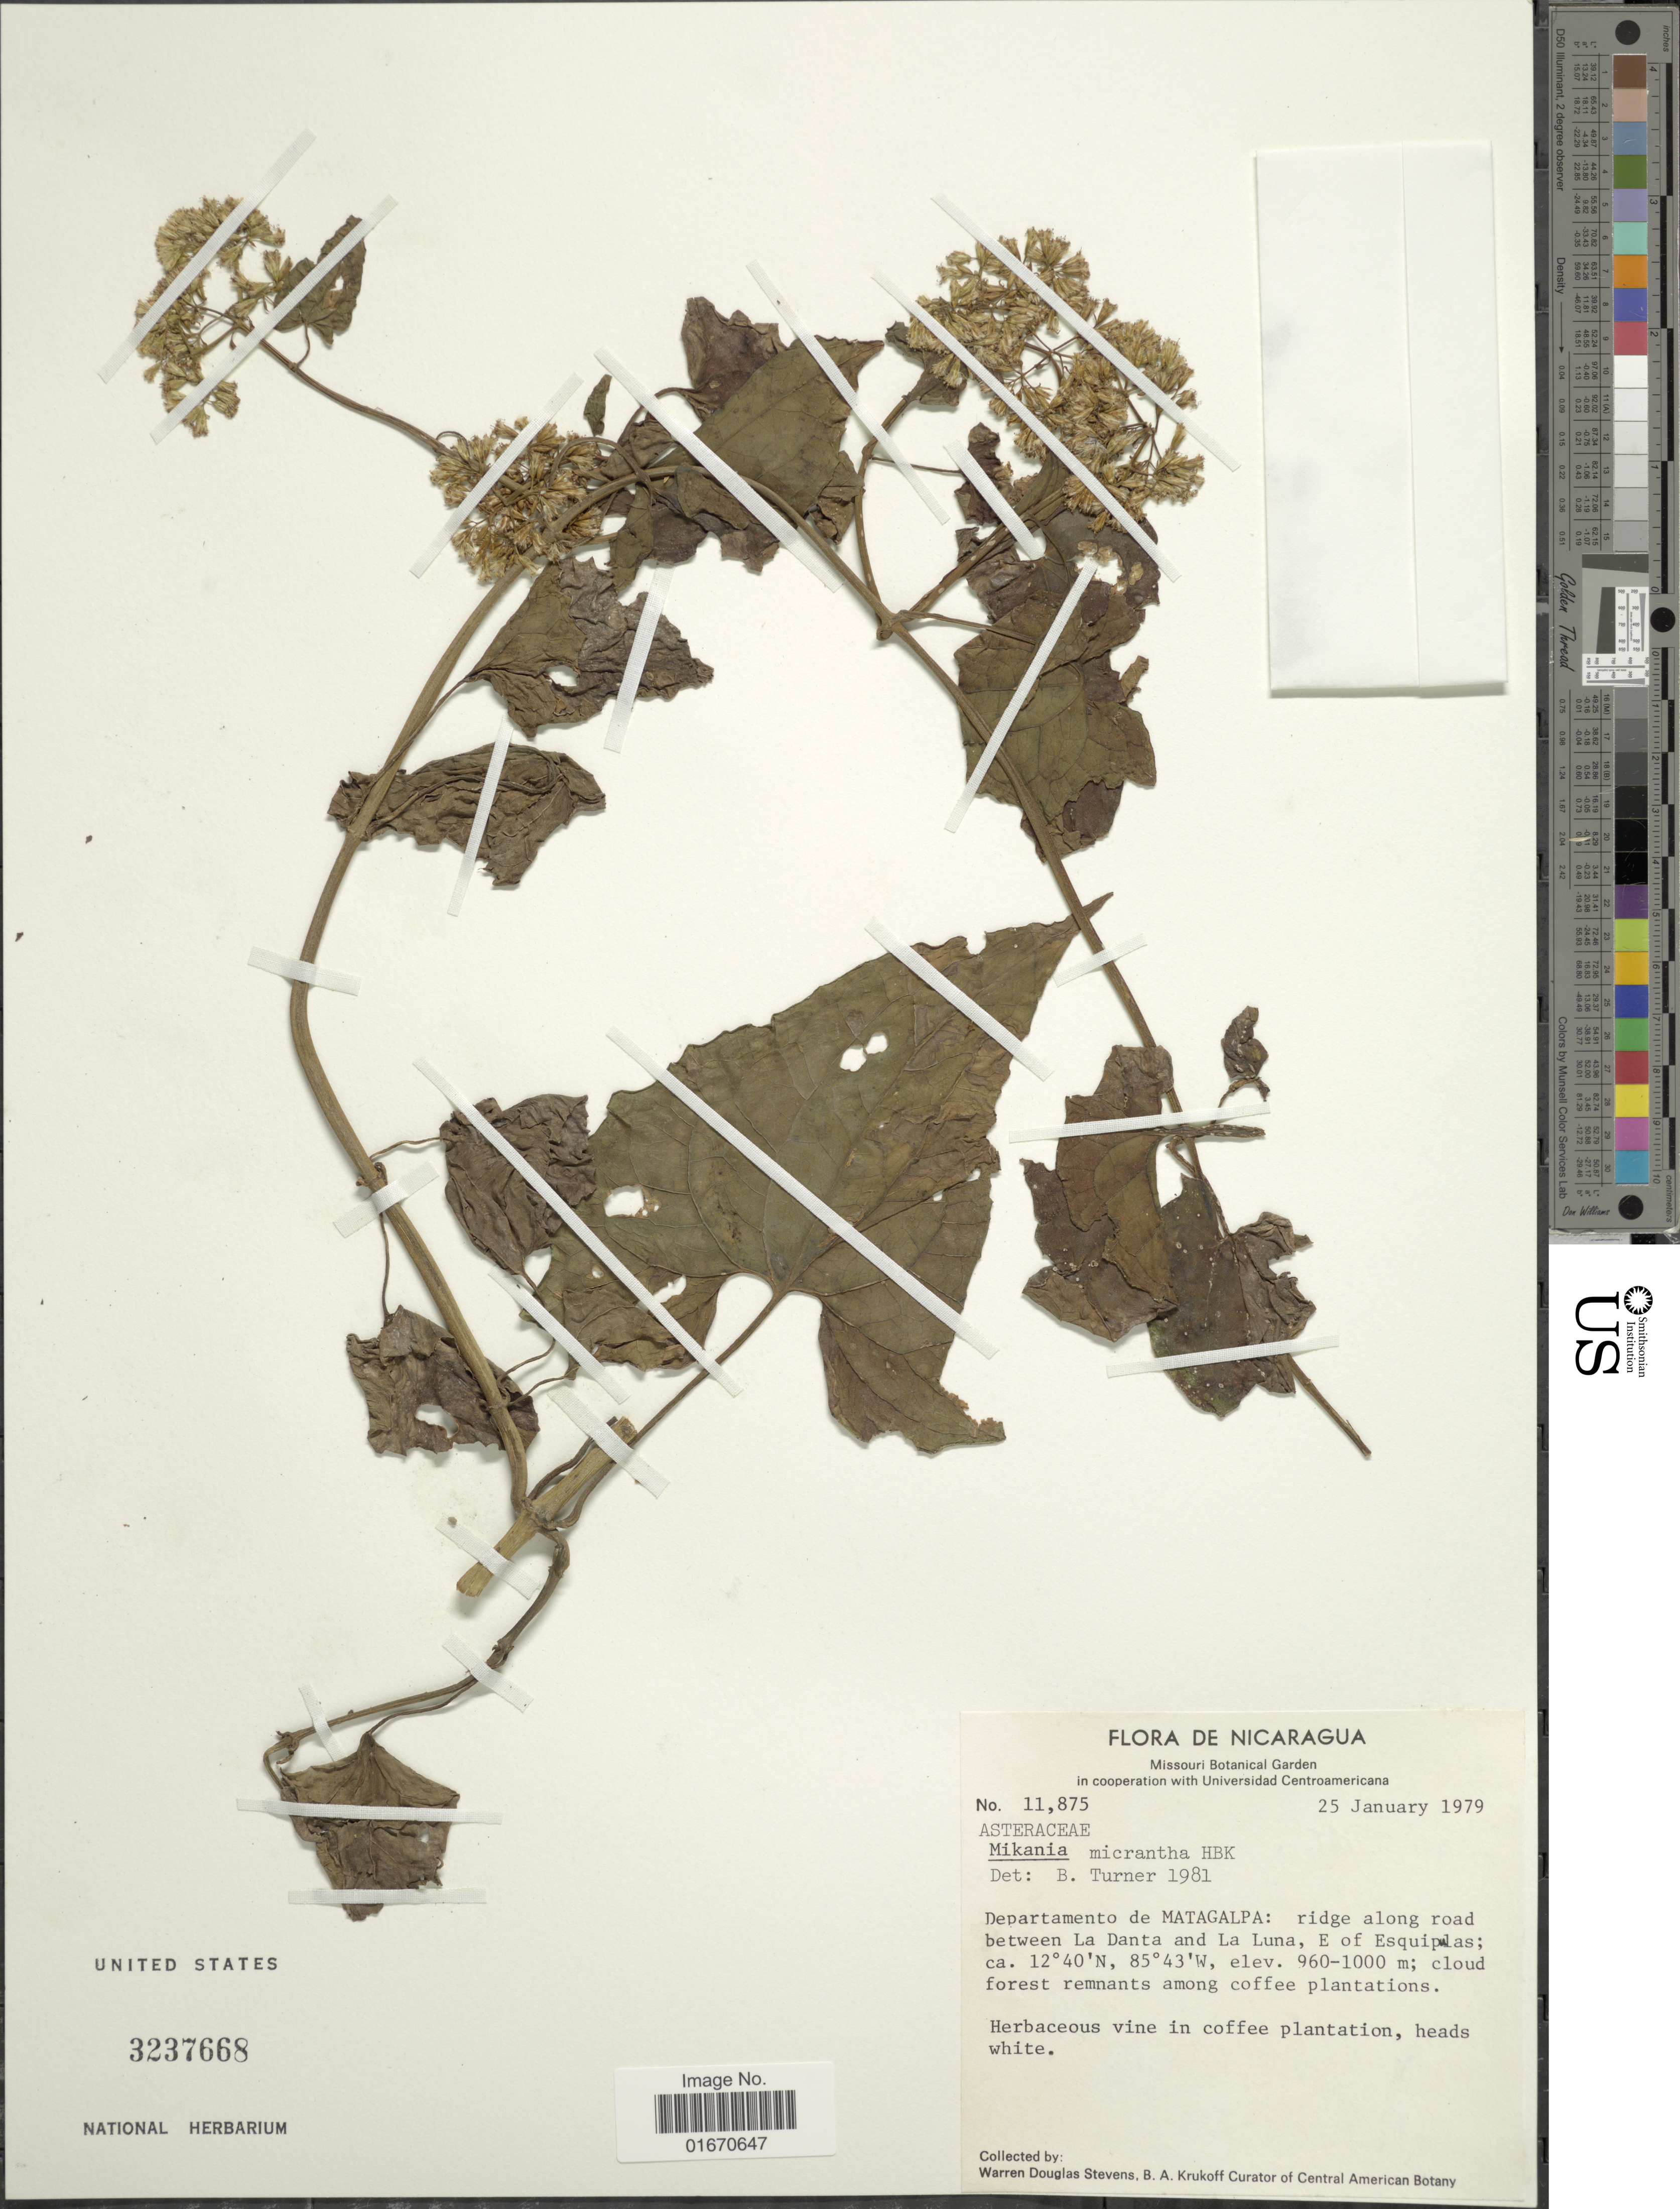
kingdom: Plantae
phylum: Tracheophyta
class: Magnoliopsida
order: Asterales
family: Asteraceae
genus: Mikania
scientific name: Mikania micrantha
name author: Kunth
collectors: W. D. Stevens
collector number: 11875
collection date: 1979-01-25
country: Nicaragua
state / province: Matagalpa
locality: Ridge along road between La Danta and La Luna, E of Esquipulas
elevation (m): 960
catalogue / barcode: US 3237668